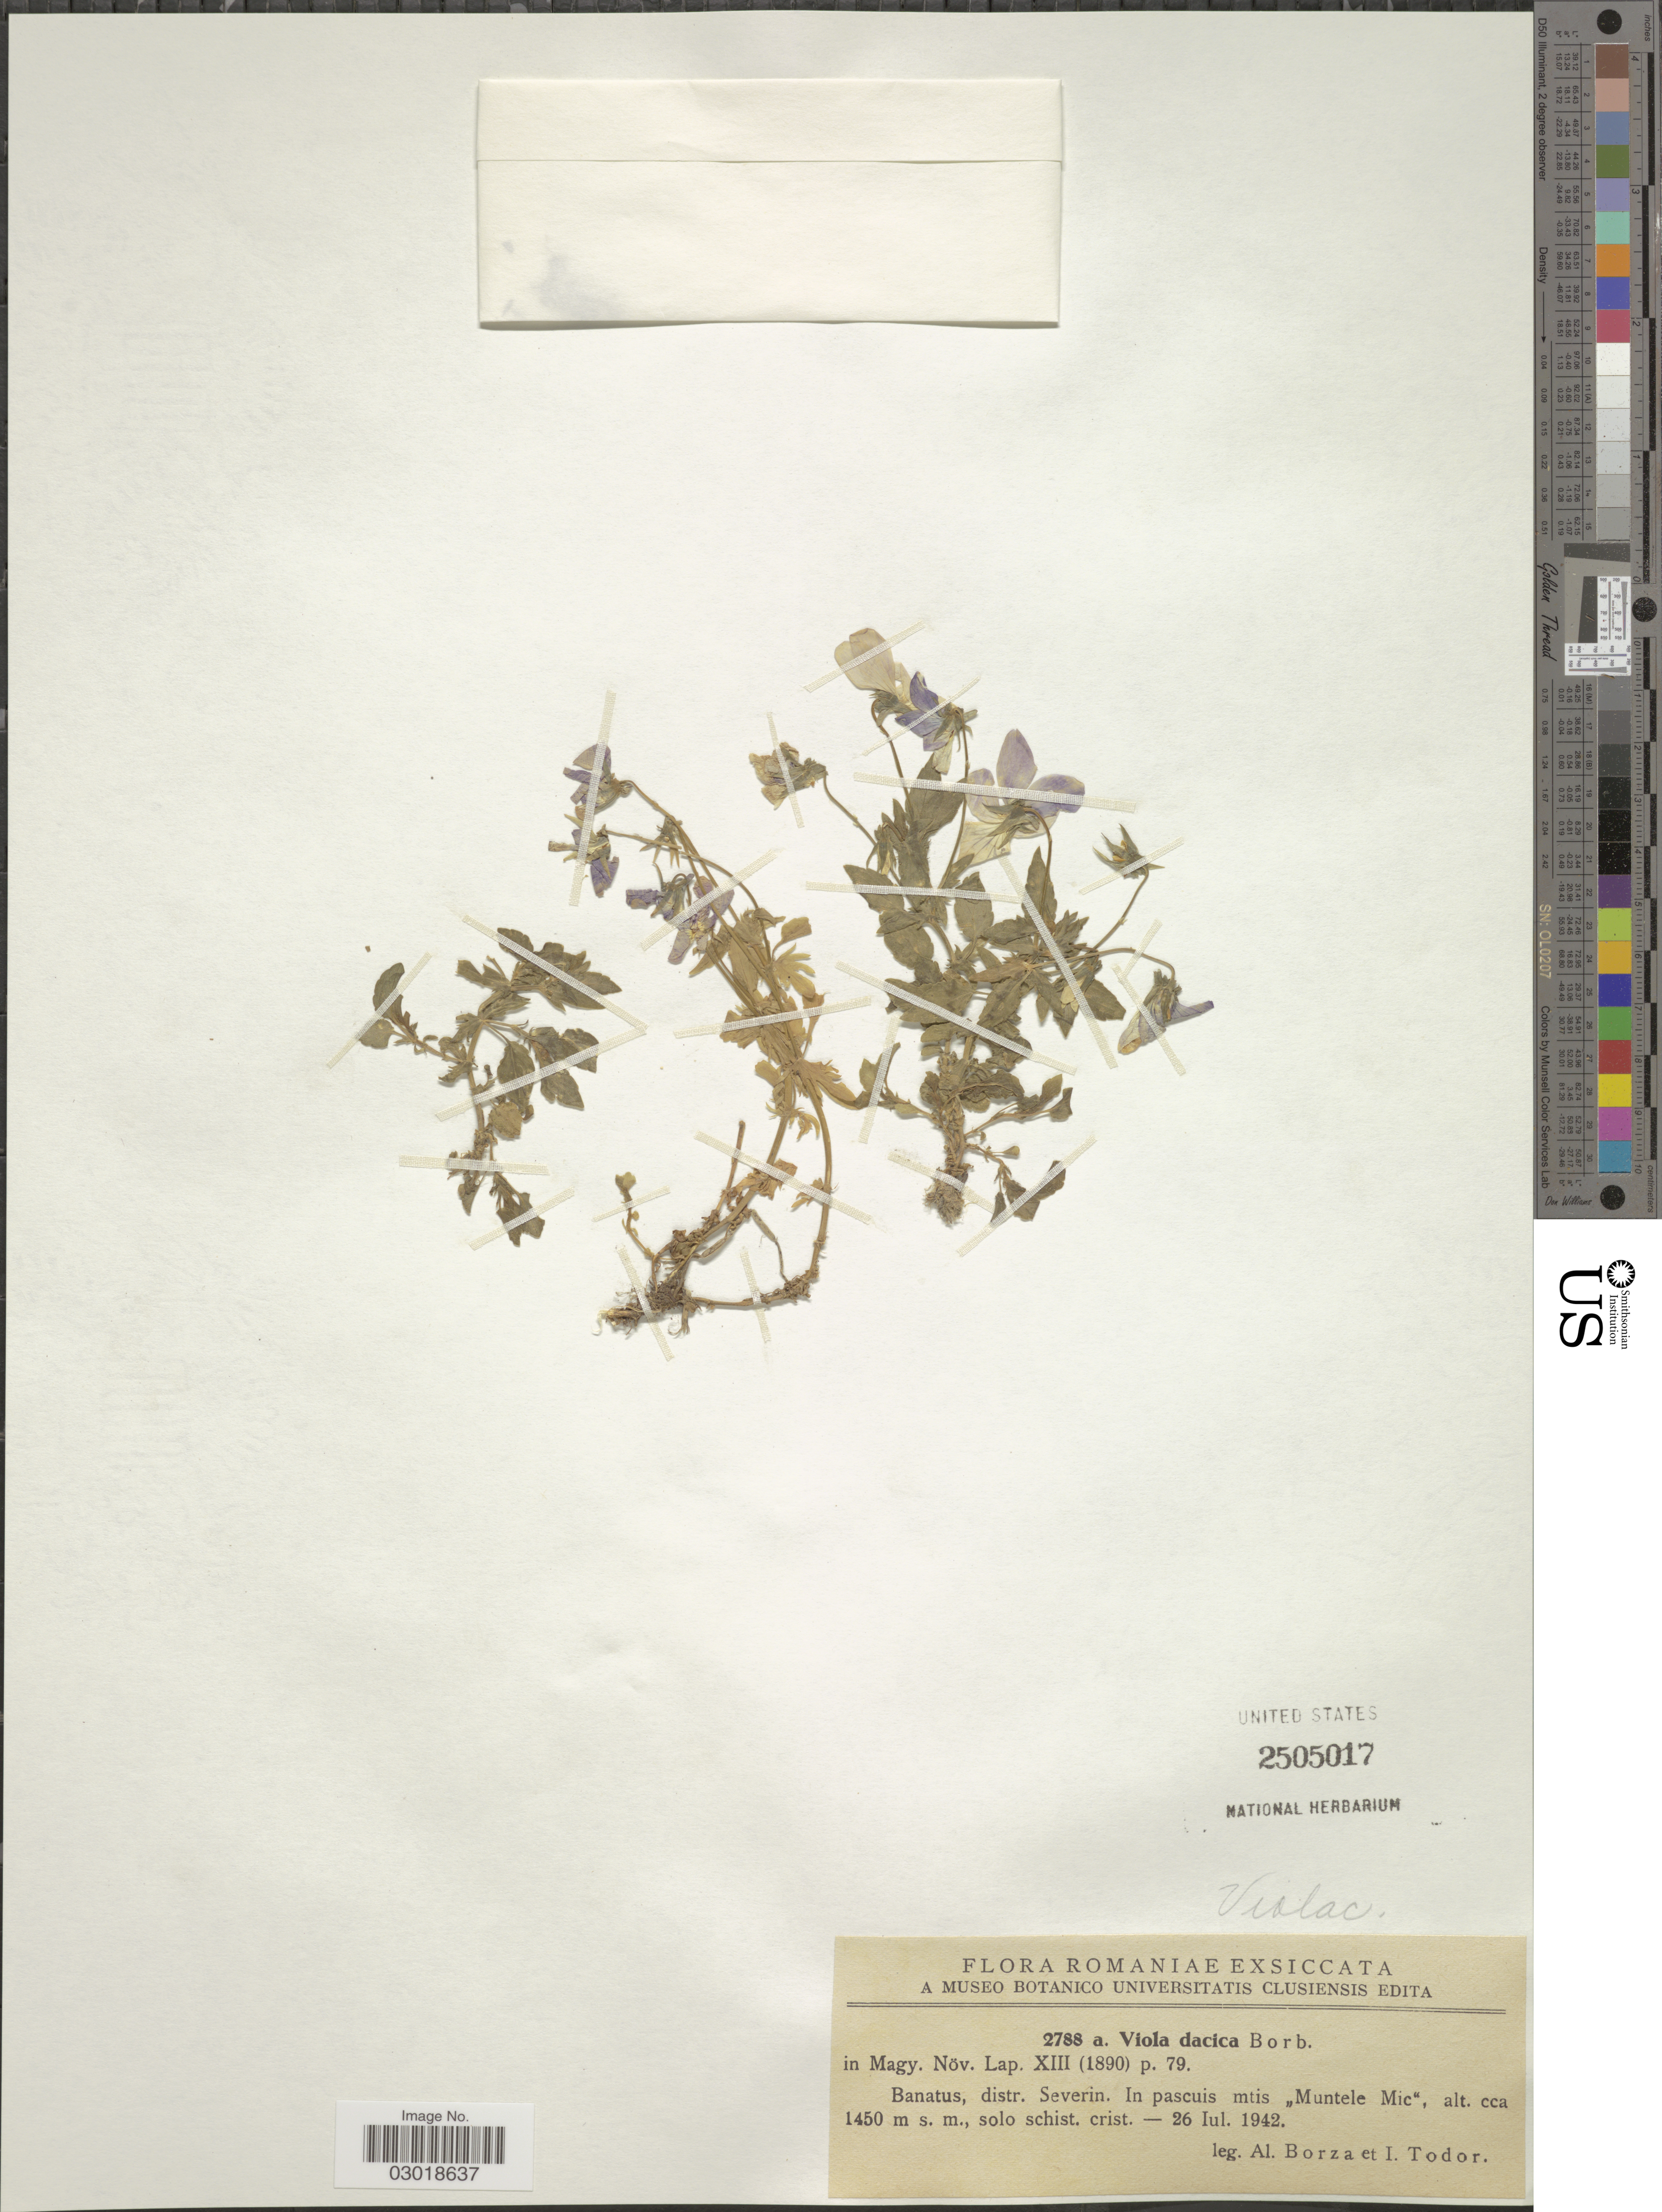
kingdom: Plantae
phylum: Tracheophyta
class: Magnoliopsida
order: Malpighiales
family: Violaceae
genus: Viola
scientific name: Viola dacica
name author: Borbás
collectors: A. Borza & I. Todor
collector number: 2788 a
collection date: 1942-07-26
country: Romania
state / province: Caras-Severin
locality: Banatus, distr. Severin. In pascuis mtis "Muntele Mic".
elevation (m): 1450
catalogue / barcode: US 2505017